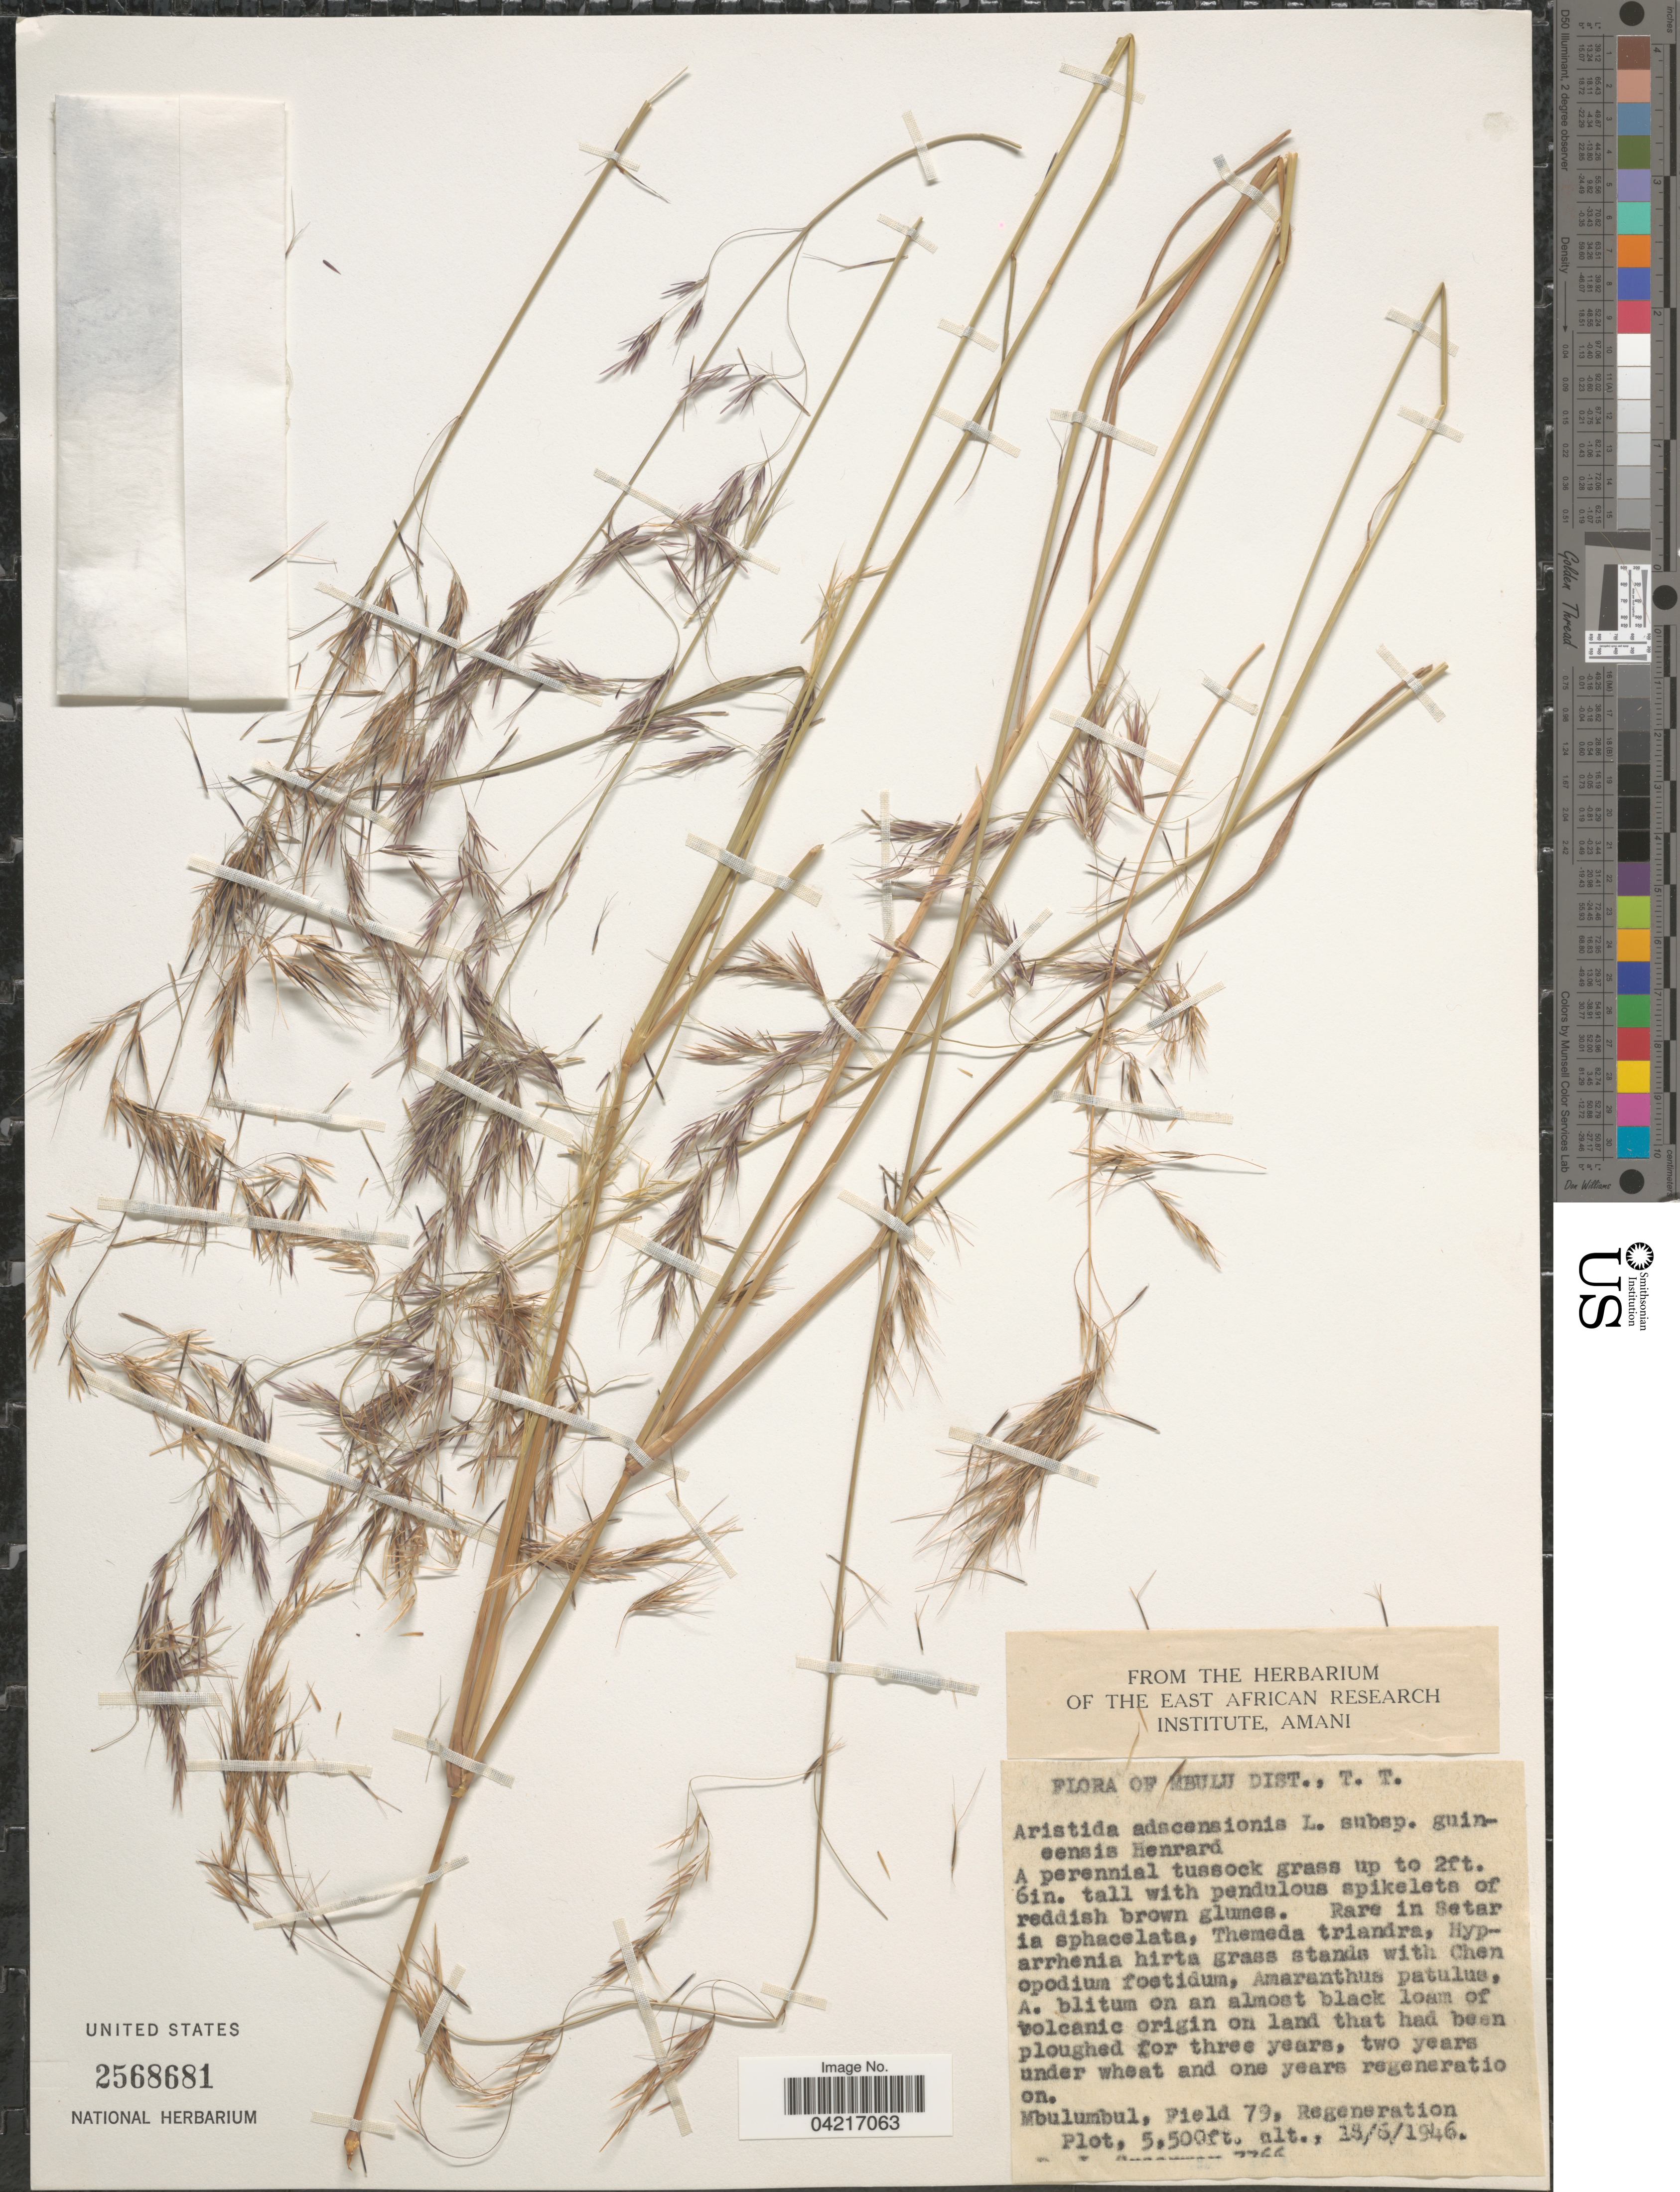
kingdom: Plantae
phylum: Tracheophyta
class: Liliopsida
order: Poales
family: Poaceae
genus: Aristida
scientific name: Aristida adscensionis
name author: L.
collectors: P. J. Greenway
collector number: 7766*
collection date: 1946-06-18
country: Tanzania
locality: Mbulu Dist. T. T. Mbulumbul, Field 79, Regeneration Plot.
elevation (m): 1676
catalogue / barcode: US 2568681